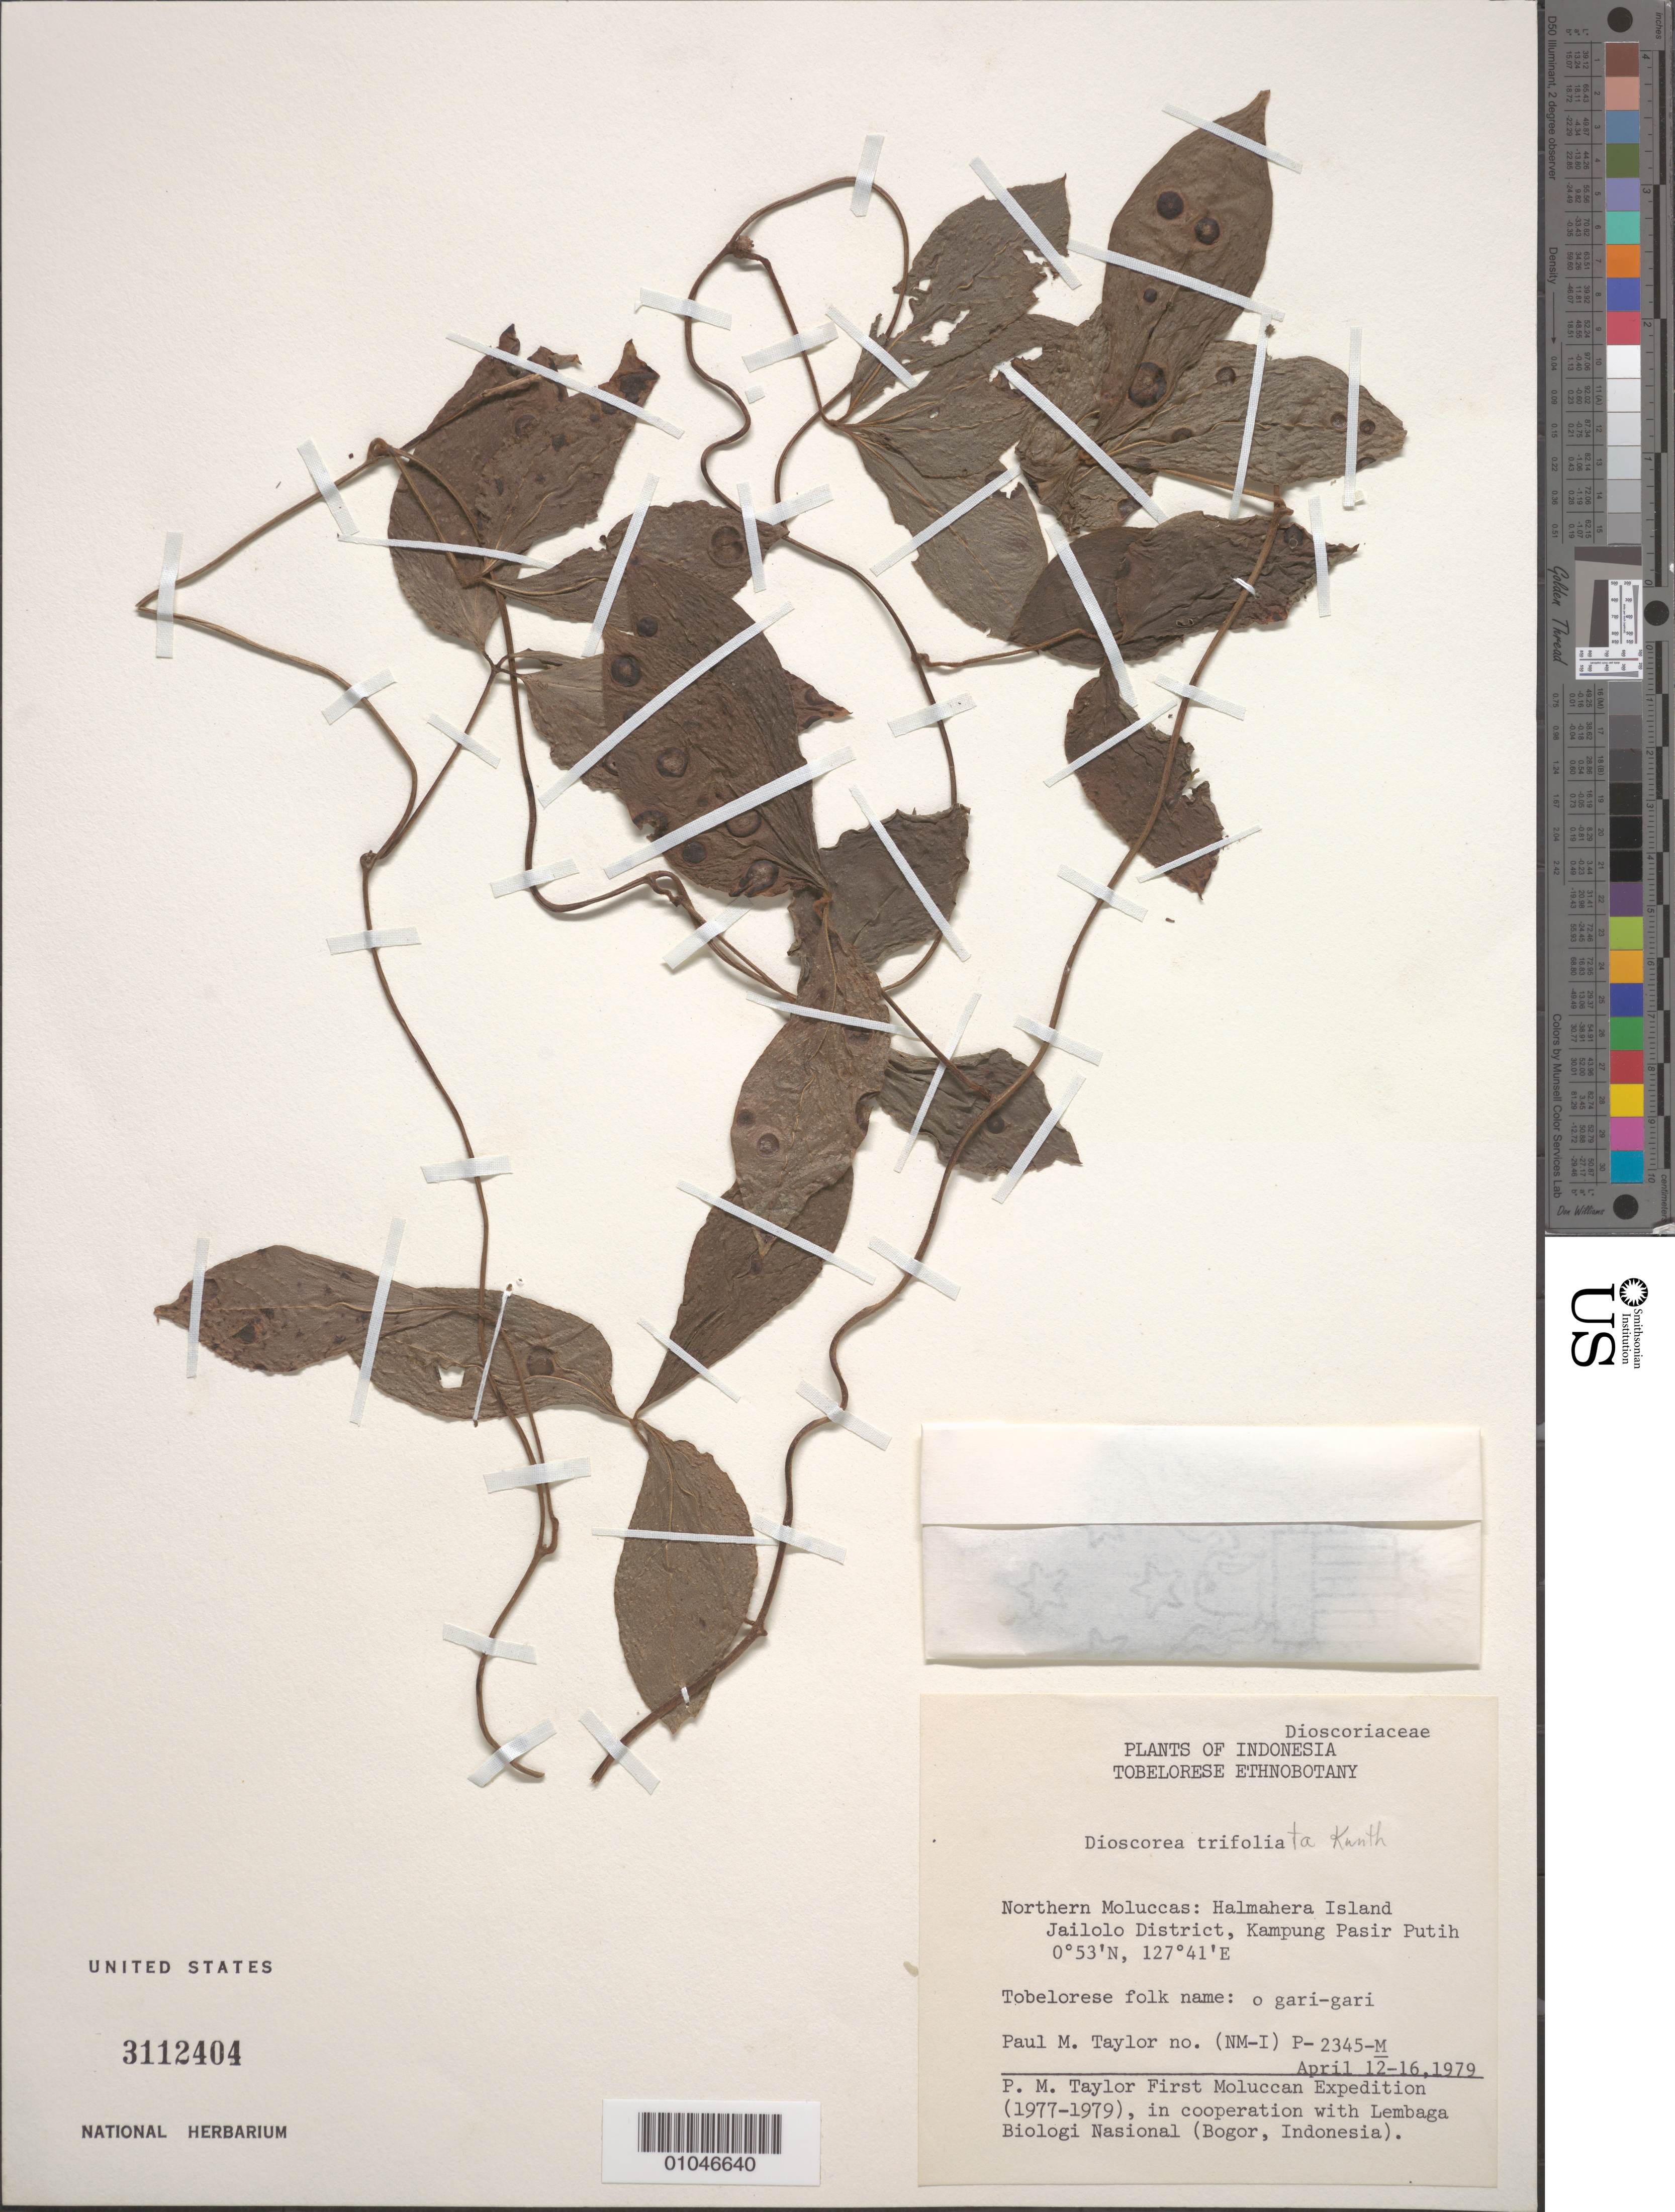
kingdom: Plantae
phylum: Tracheophyta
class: Liliopsida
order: Dioscoreales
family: Dioscoreaceae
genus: Dioscorea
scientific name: Dioscorea trifoliata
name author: Kunth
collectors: P. M. Taylor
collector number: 1691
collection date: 1979-04-12/1979-04-16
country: Indonesia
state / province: Maluku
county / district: Maluku Utara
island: Halmahera Island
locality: Kampung Pasir Putih, Northern Moluccas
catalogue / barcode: US 3112404